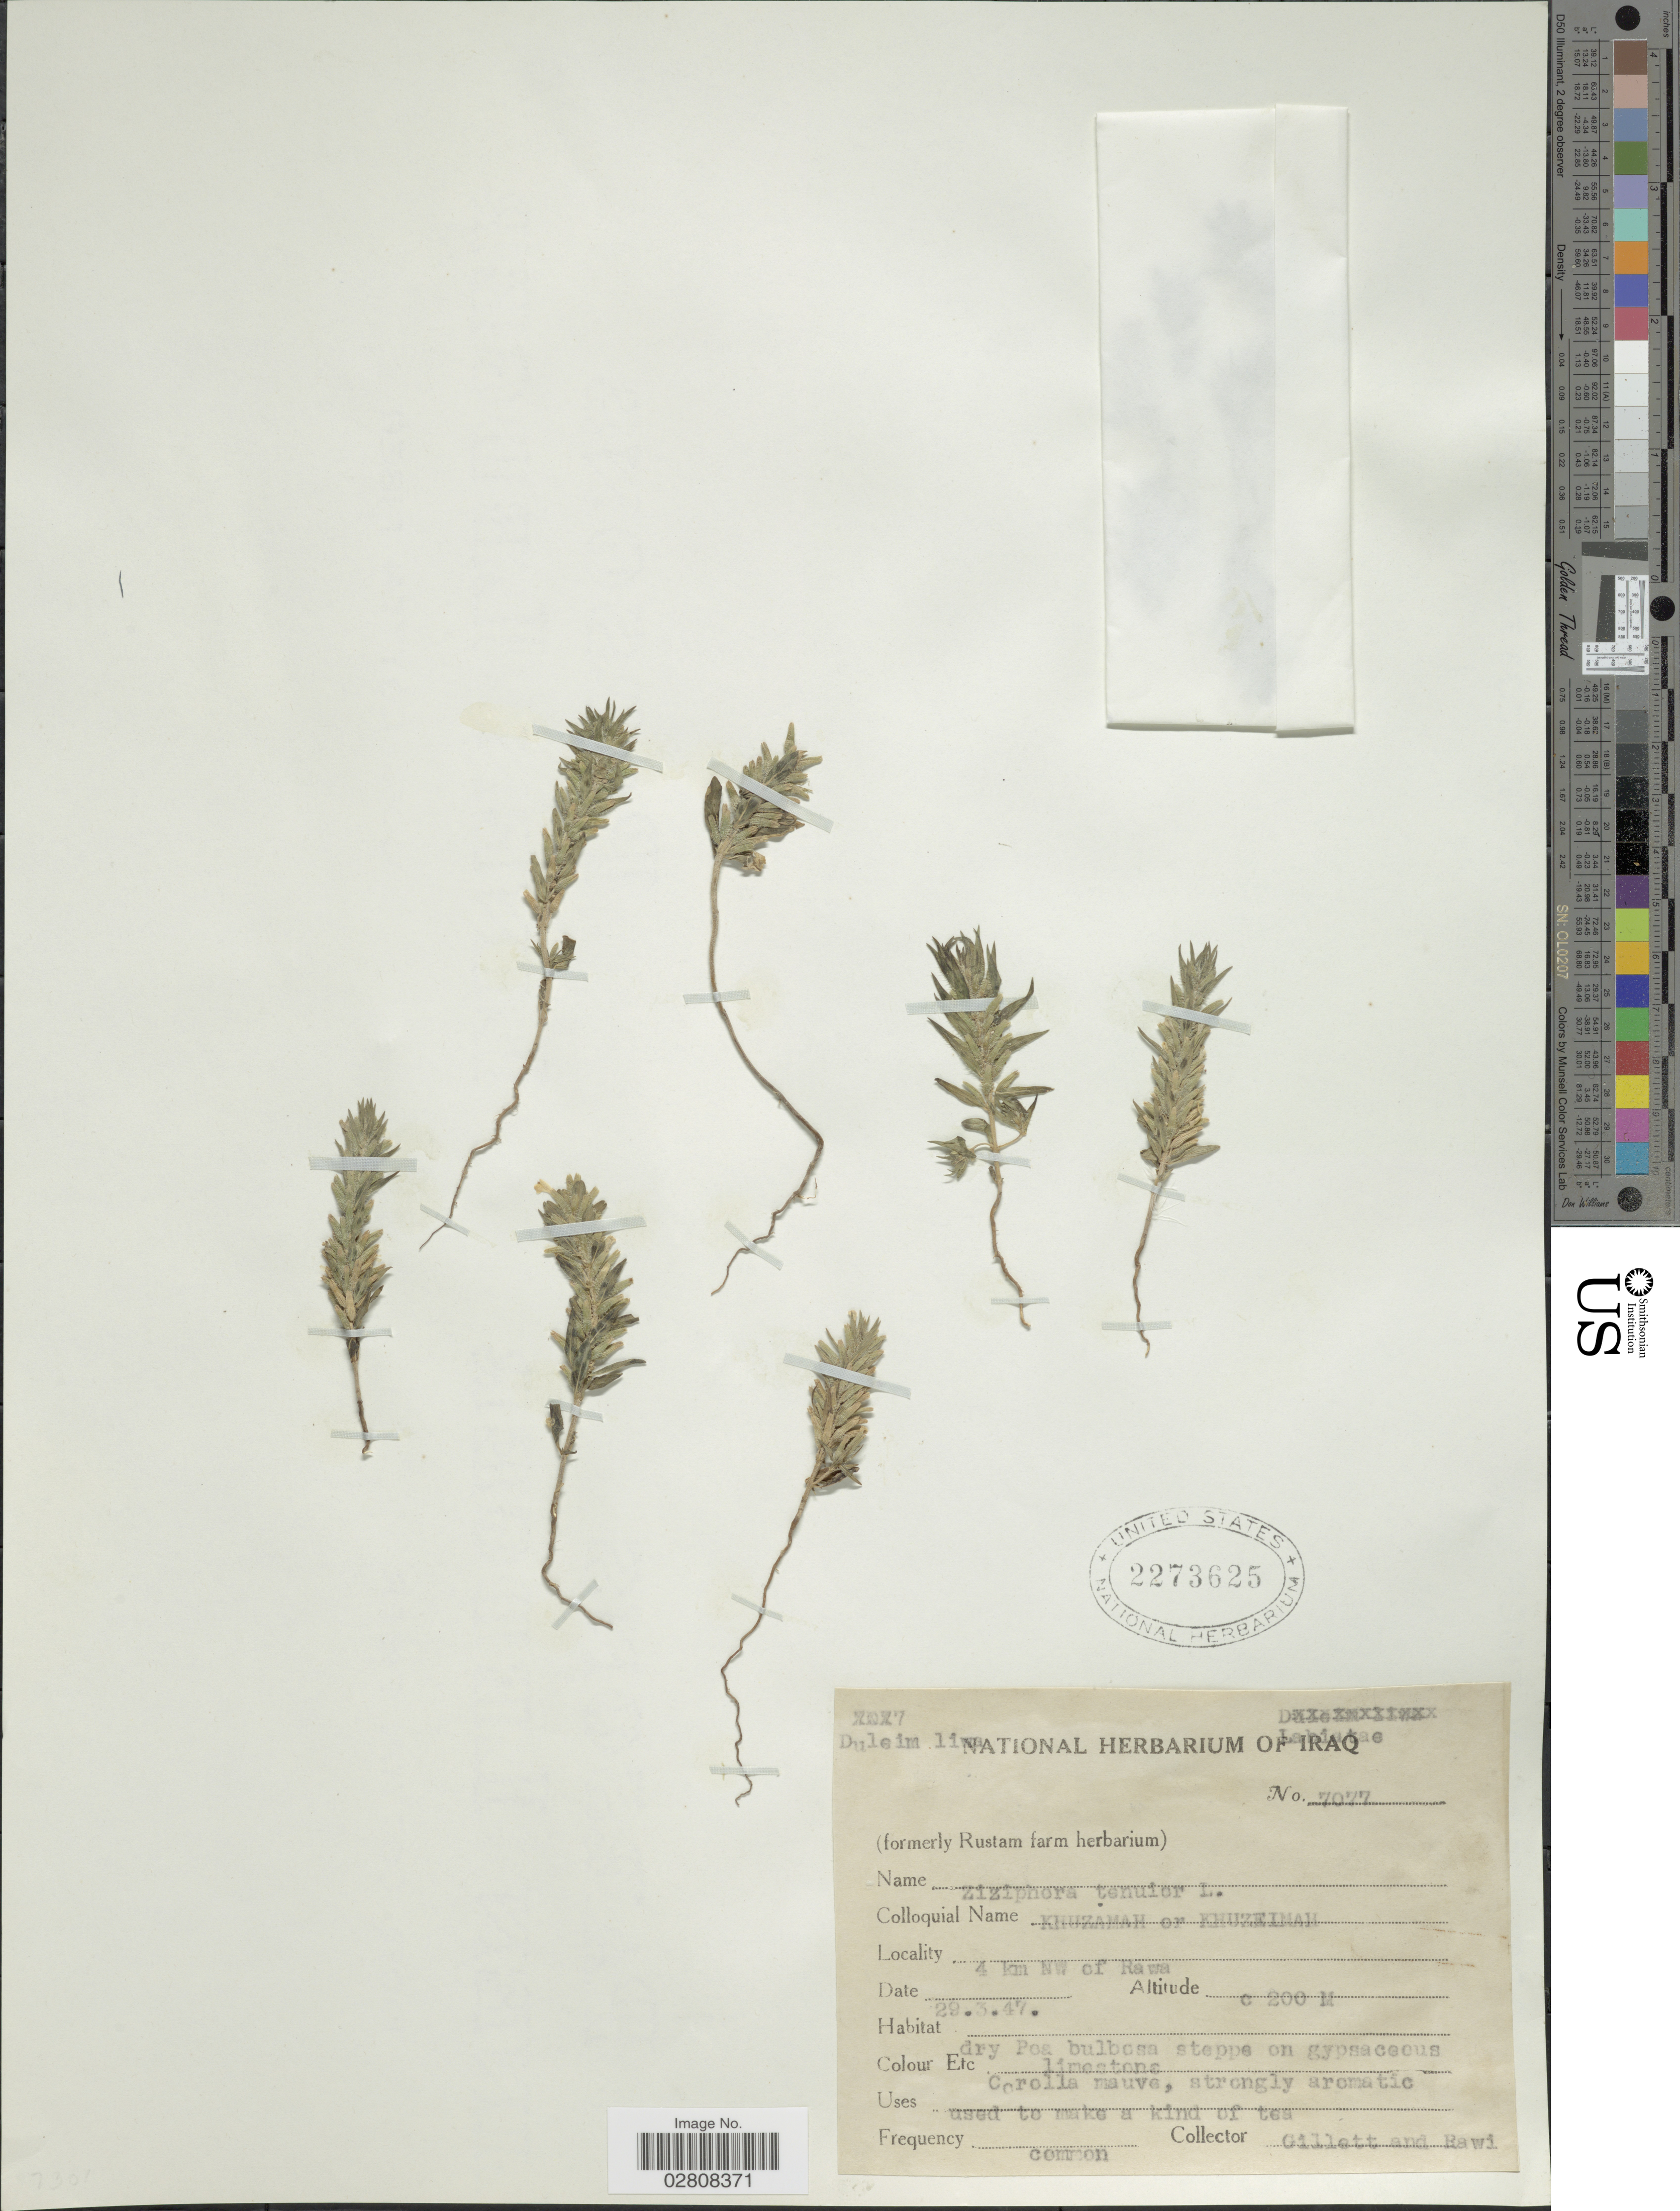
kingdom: Plantae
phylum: Tracheophyta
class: Magnoliopsida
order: Lamiales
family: Lamiaceae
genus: Ziziphora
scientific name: Ziziphora tenuior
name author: L.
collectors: Gillett, -- & -. Rawi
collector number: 7077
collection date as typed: Transcribed d/m/y: 29/3/47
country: Iraq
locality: Duleim liwa. 4 km NW of Rawa.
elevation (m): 200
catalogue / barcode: US 2273625